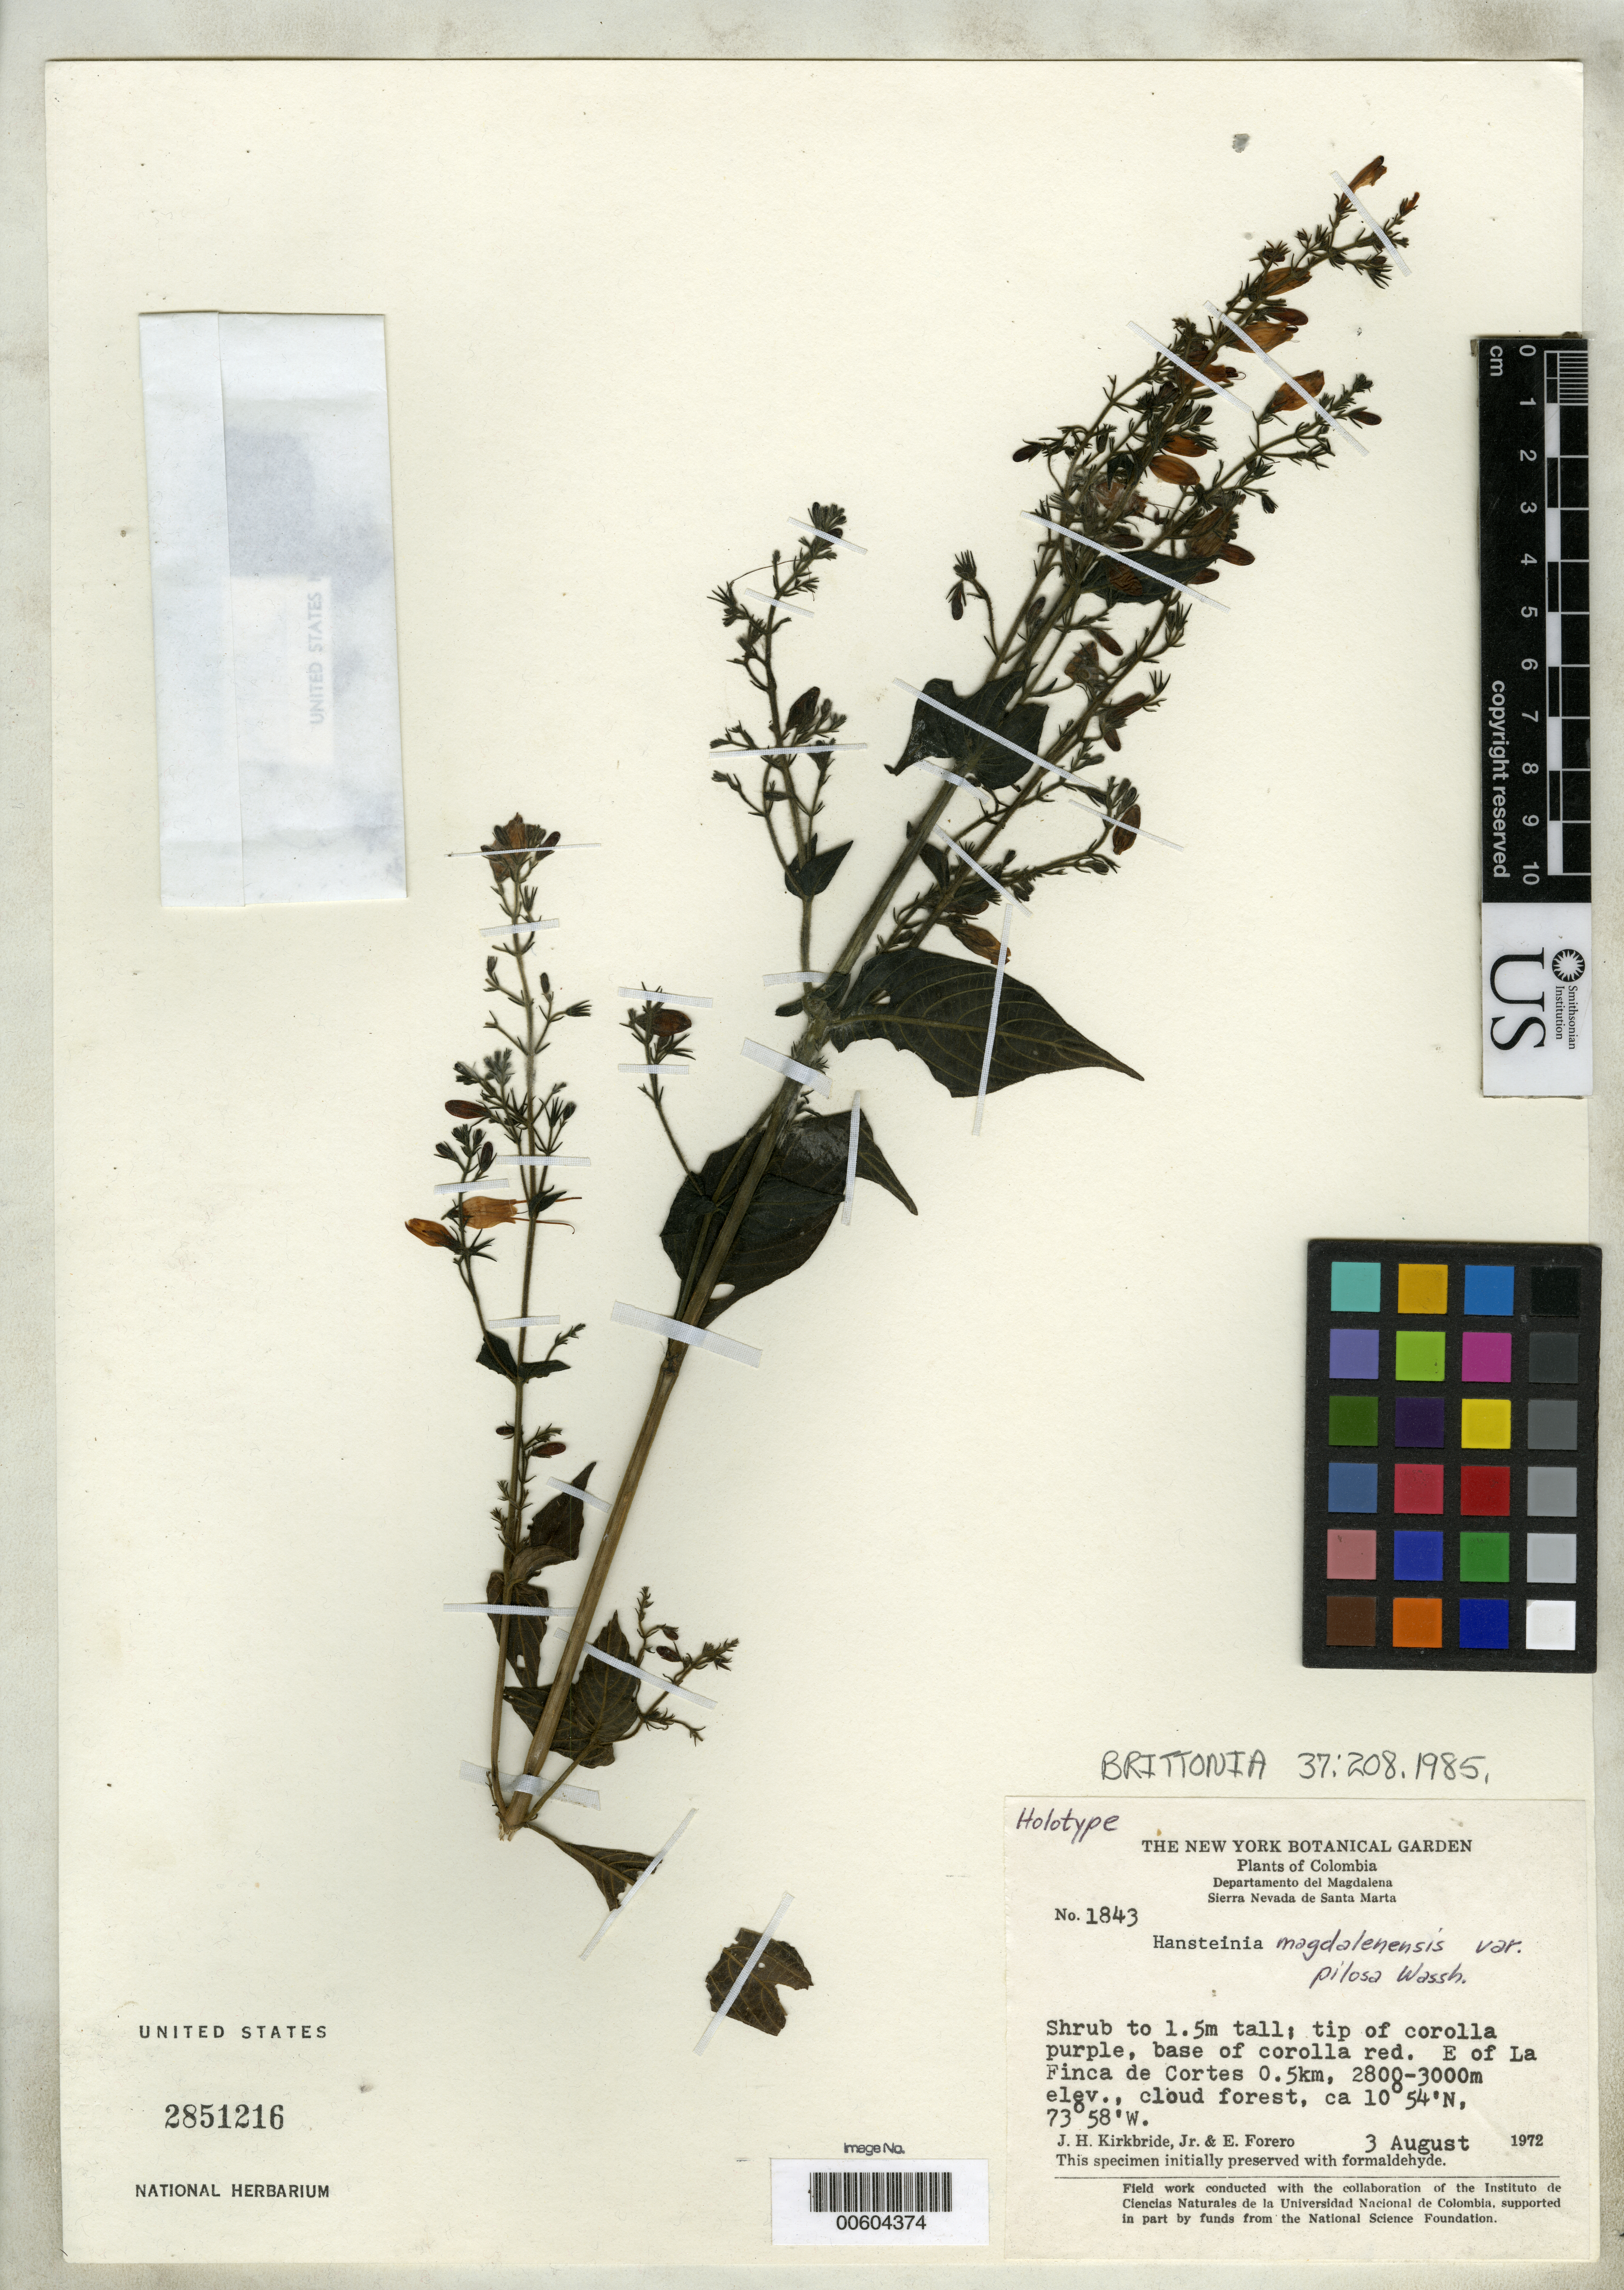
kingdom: Plantae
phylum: Tracheophyta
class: Magnoliopsida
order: Lamiales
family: Acanthaceae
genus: Hansteinia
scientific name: Hansteinia magdalenensis var. pilosa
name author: Wassh.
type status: Holotype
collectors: J. H. Kirkbride & E. Forero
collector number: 1843 p.p.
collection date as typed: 03 Aug 1972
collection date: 1972-08-03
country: Colombia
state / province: Magdalena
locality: Sierra Nevada de Santa Marta, E of La Finca de Cortes.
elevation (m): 2800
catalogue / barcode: US 2851216